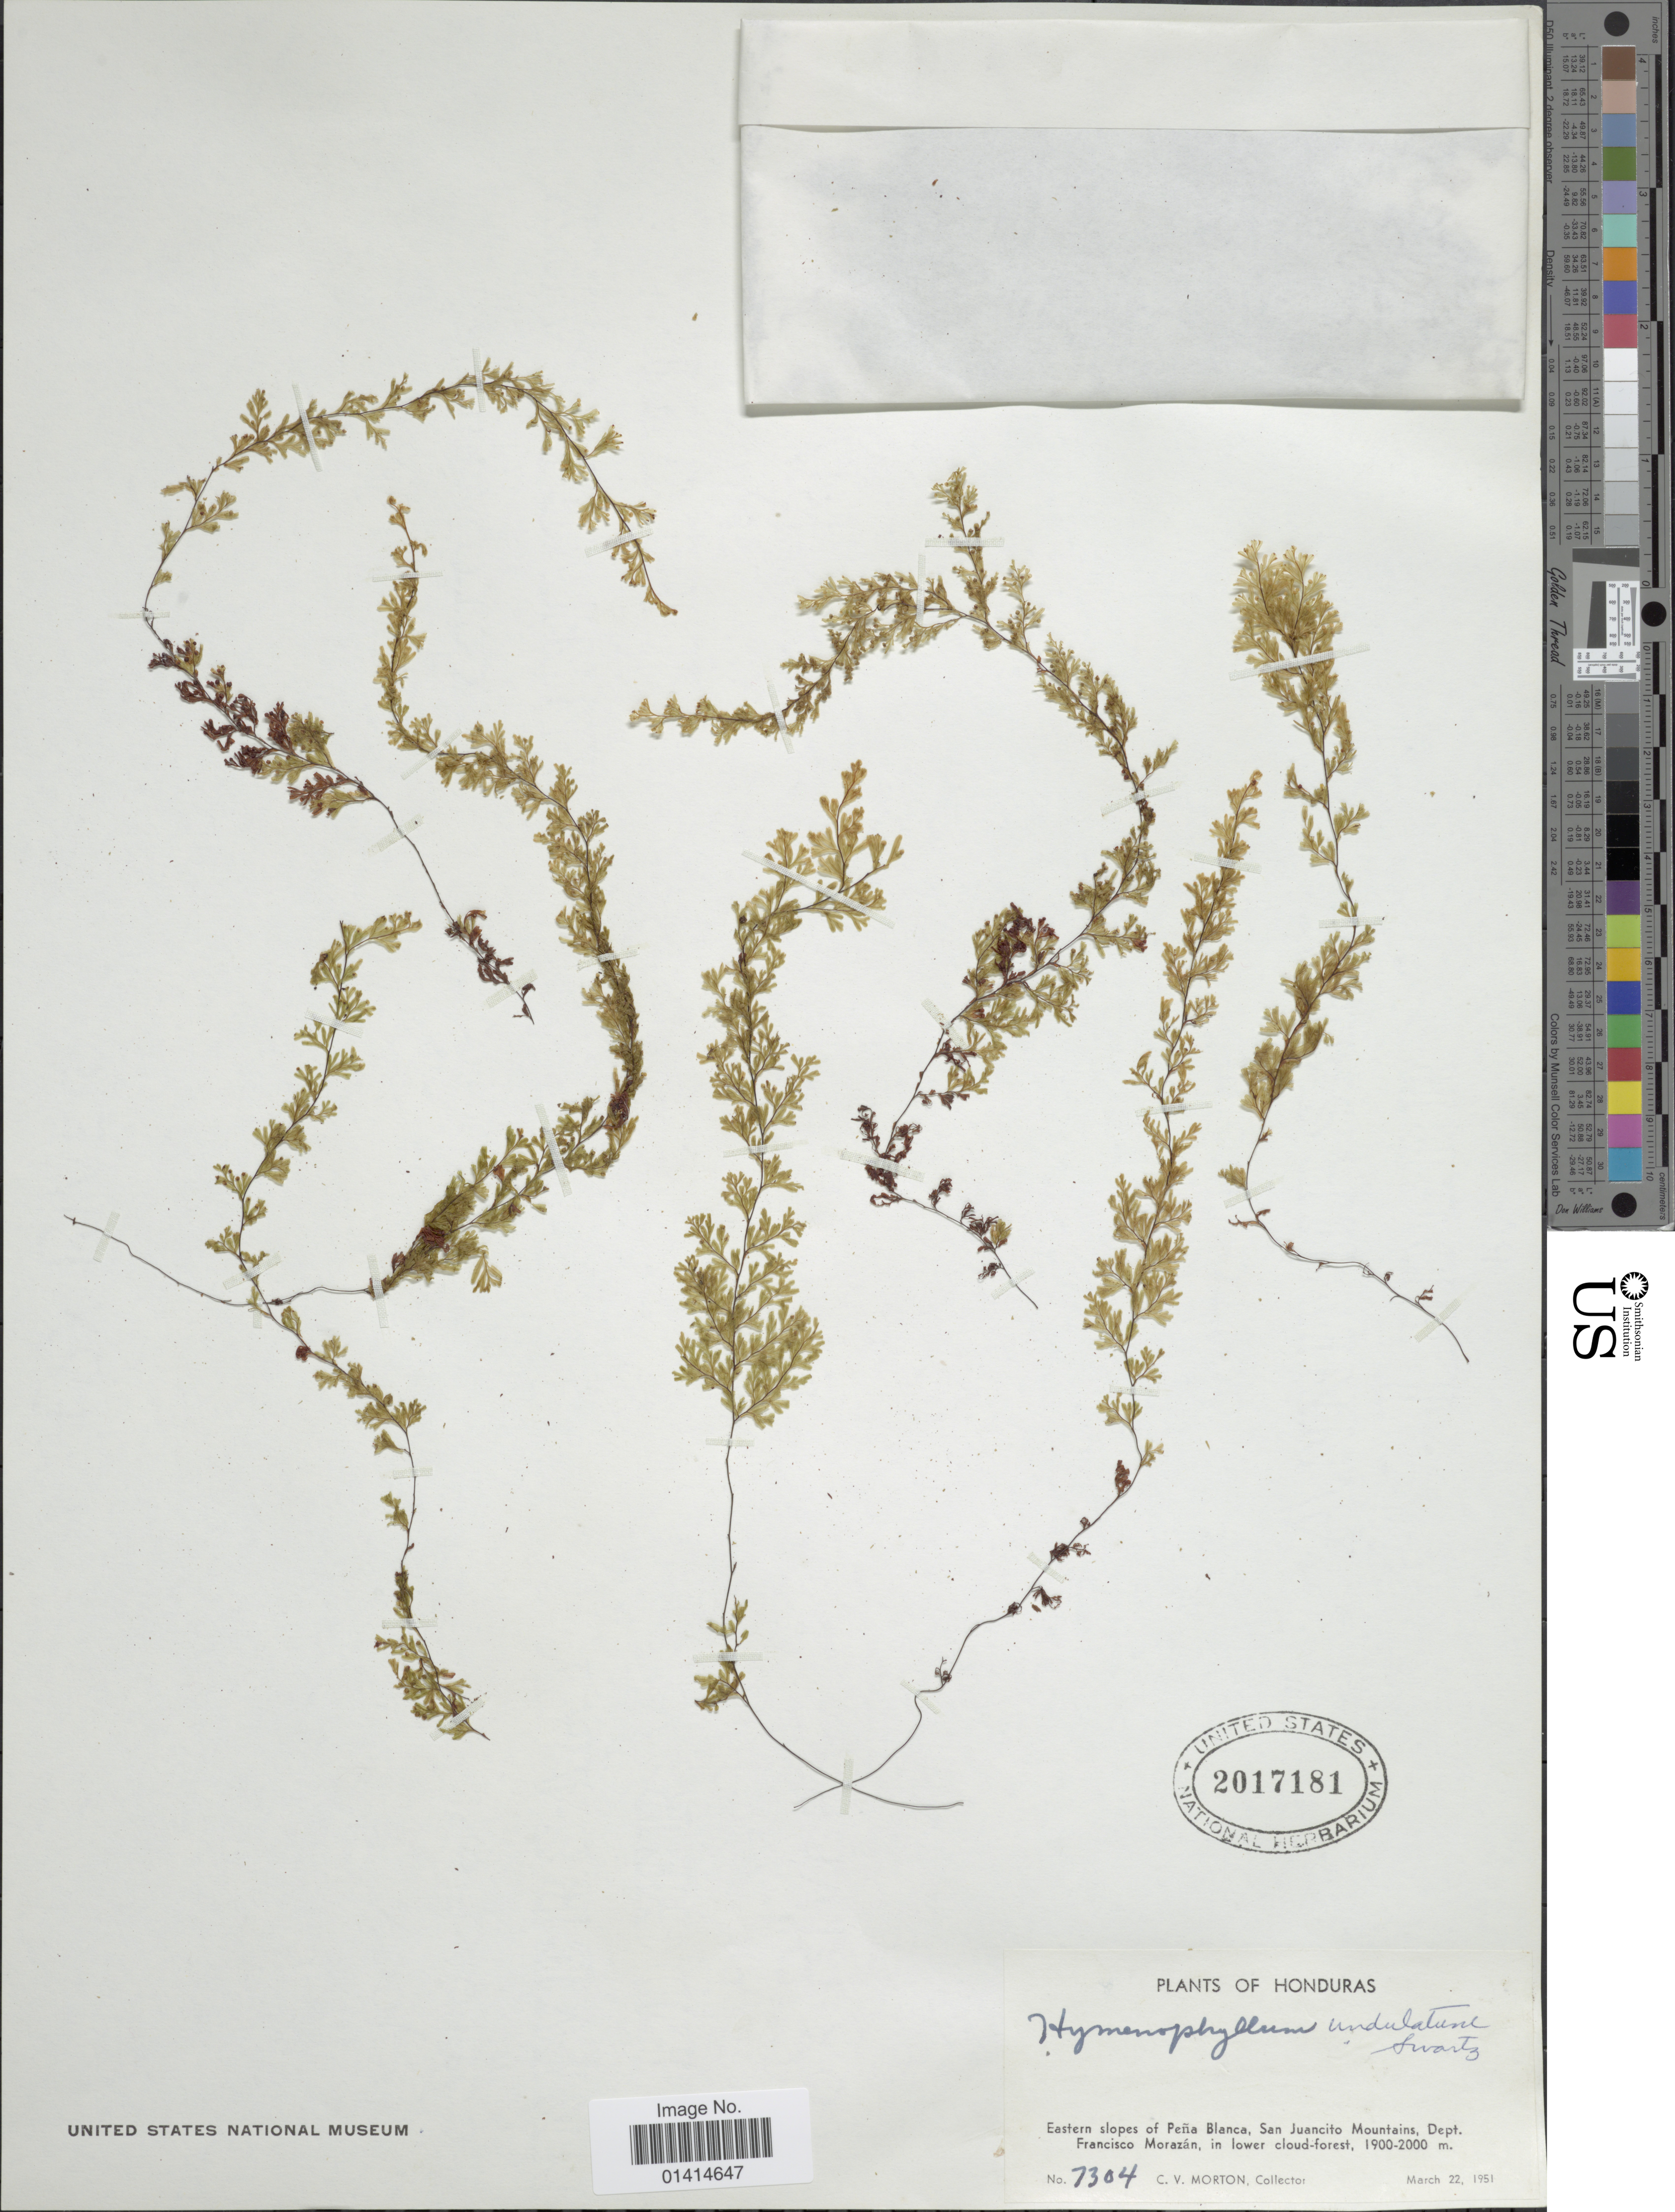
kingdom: Plantae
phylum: Tracheophyta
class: Polypodiopsida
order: Hymenophyllales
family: Hymenophyllaceae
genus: Hymenophyllum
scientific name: Hymenophyllum undulatum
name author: (Sw.) Sw.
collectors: C. V. Morton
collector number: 7304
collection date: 1951-03-22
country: Honduras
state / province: Fco. Morazán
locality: Eastern slopes of Peña Blanca, San Juancito Mountains, Dept Francisco Morazan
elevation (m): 1900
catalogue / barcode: US 2017181